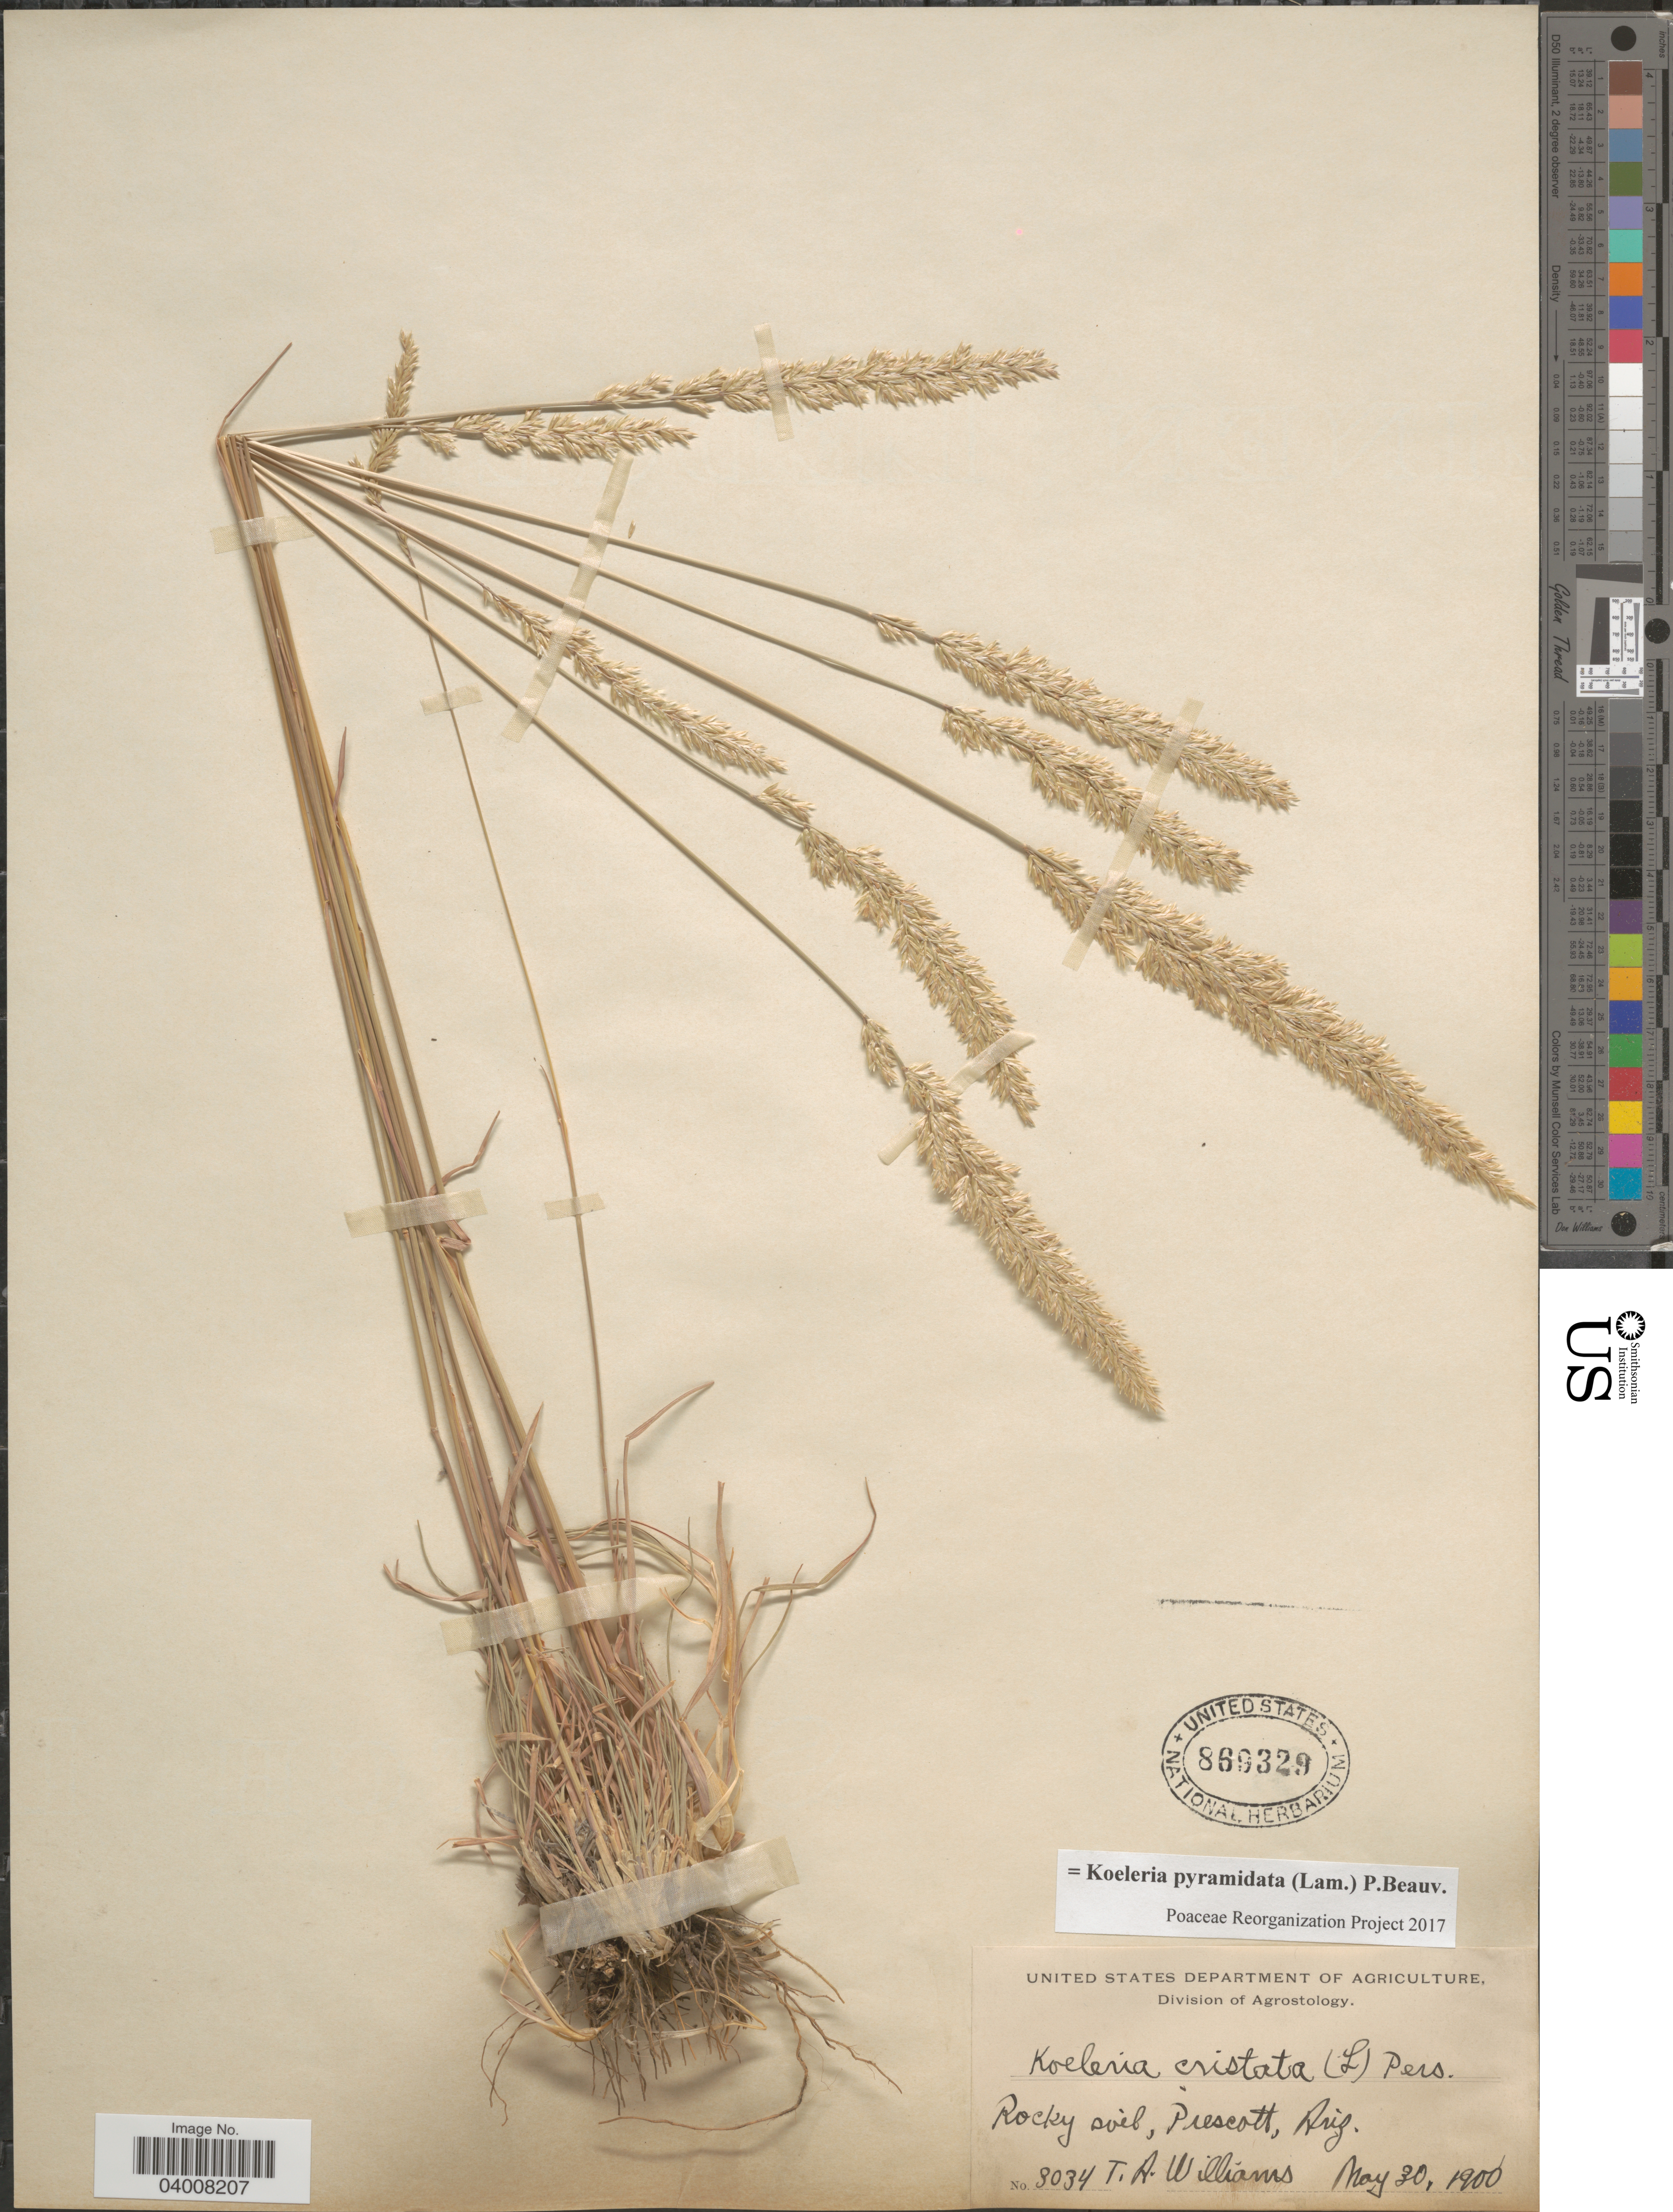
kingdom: Plantae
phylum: Tracheophyta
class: Liliopsida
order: Poales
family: Poaceae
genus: Koeleria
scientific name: Koeleria pyramidata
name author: (Lam.) P. Beauv.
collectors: T. A. Williams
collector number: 3034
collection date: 1900-05-30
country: United States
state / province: Arizona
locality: Prescott.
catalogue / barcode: US 869329